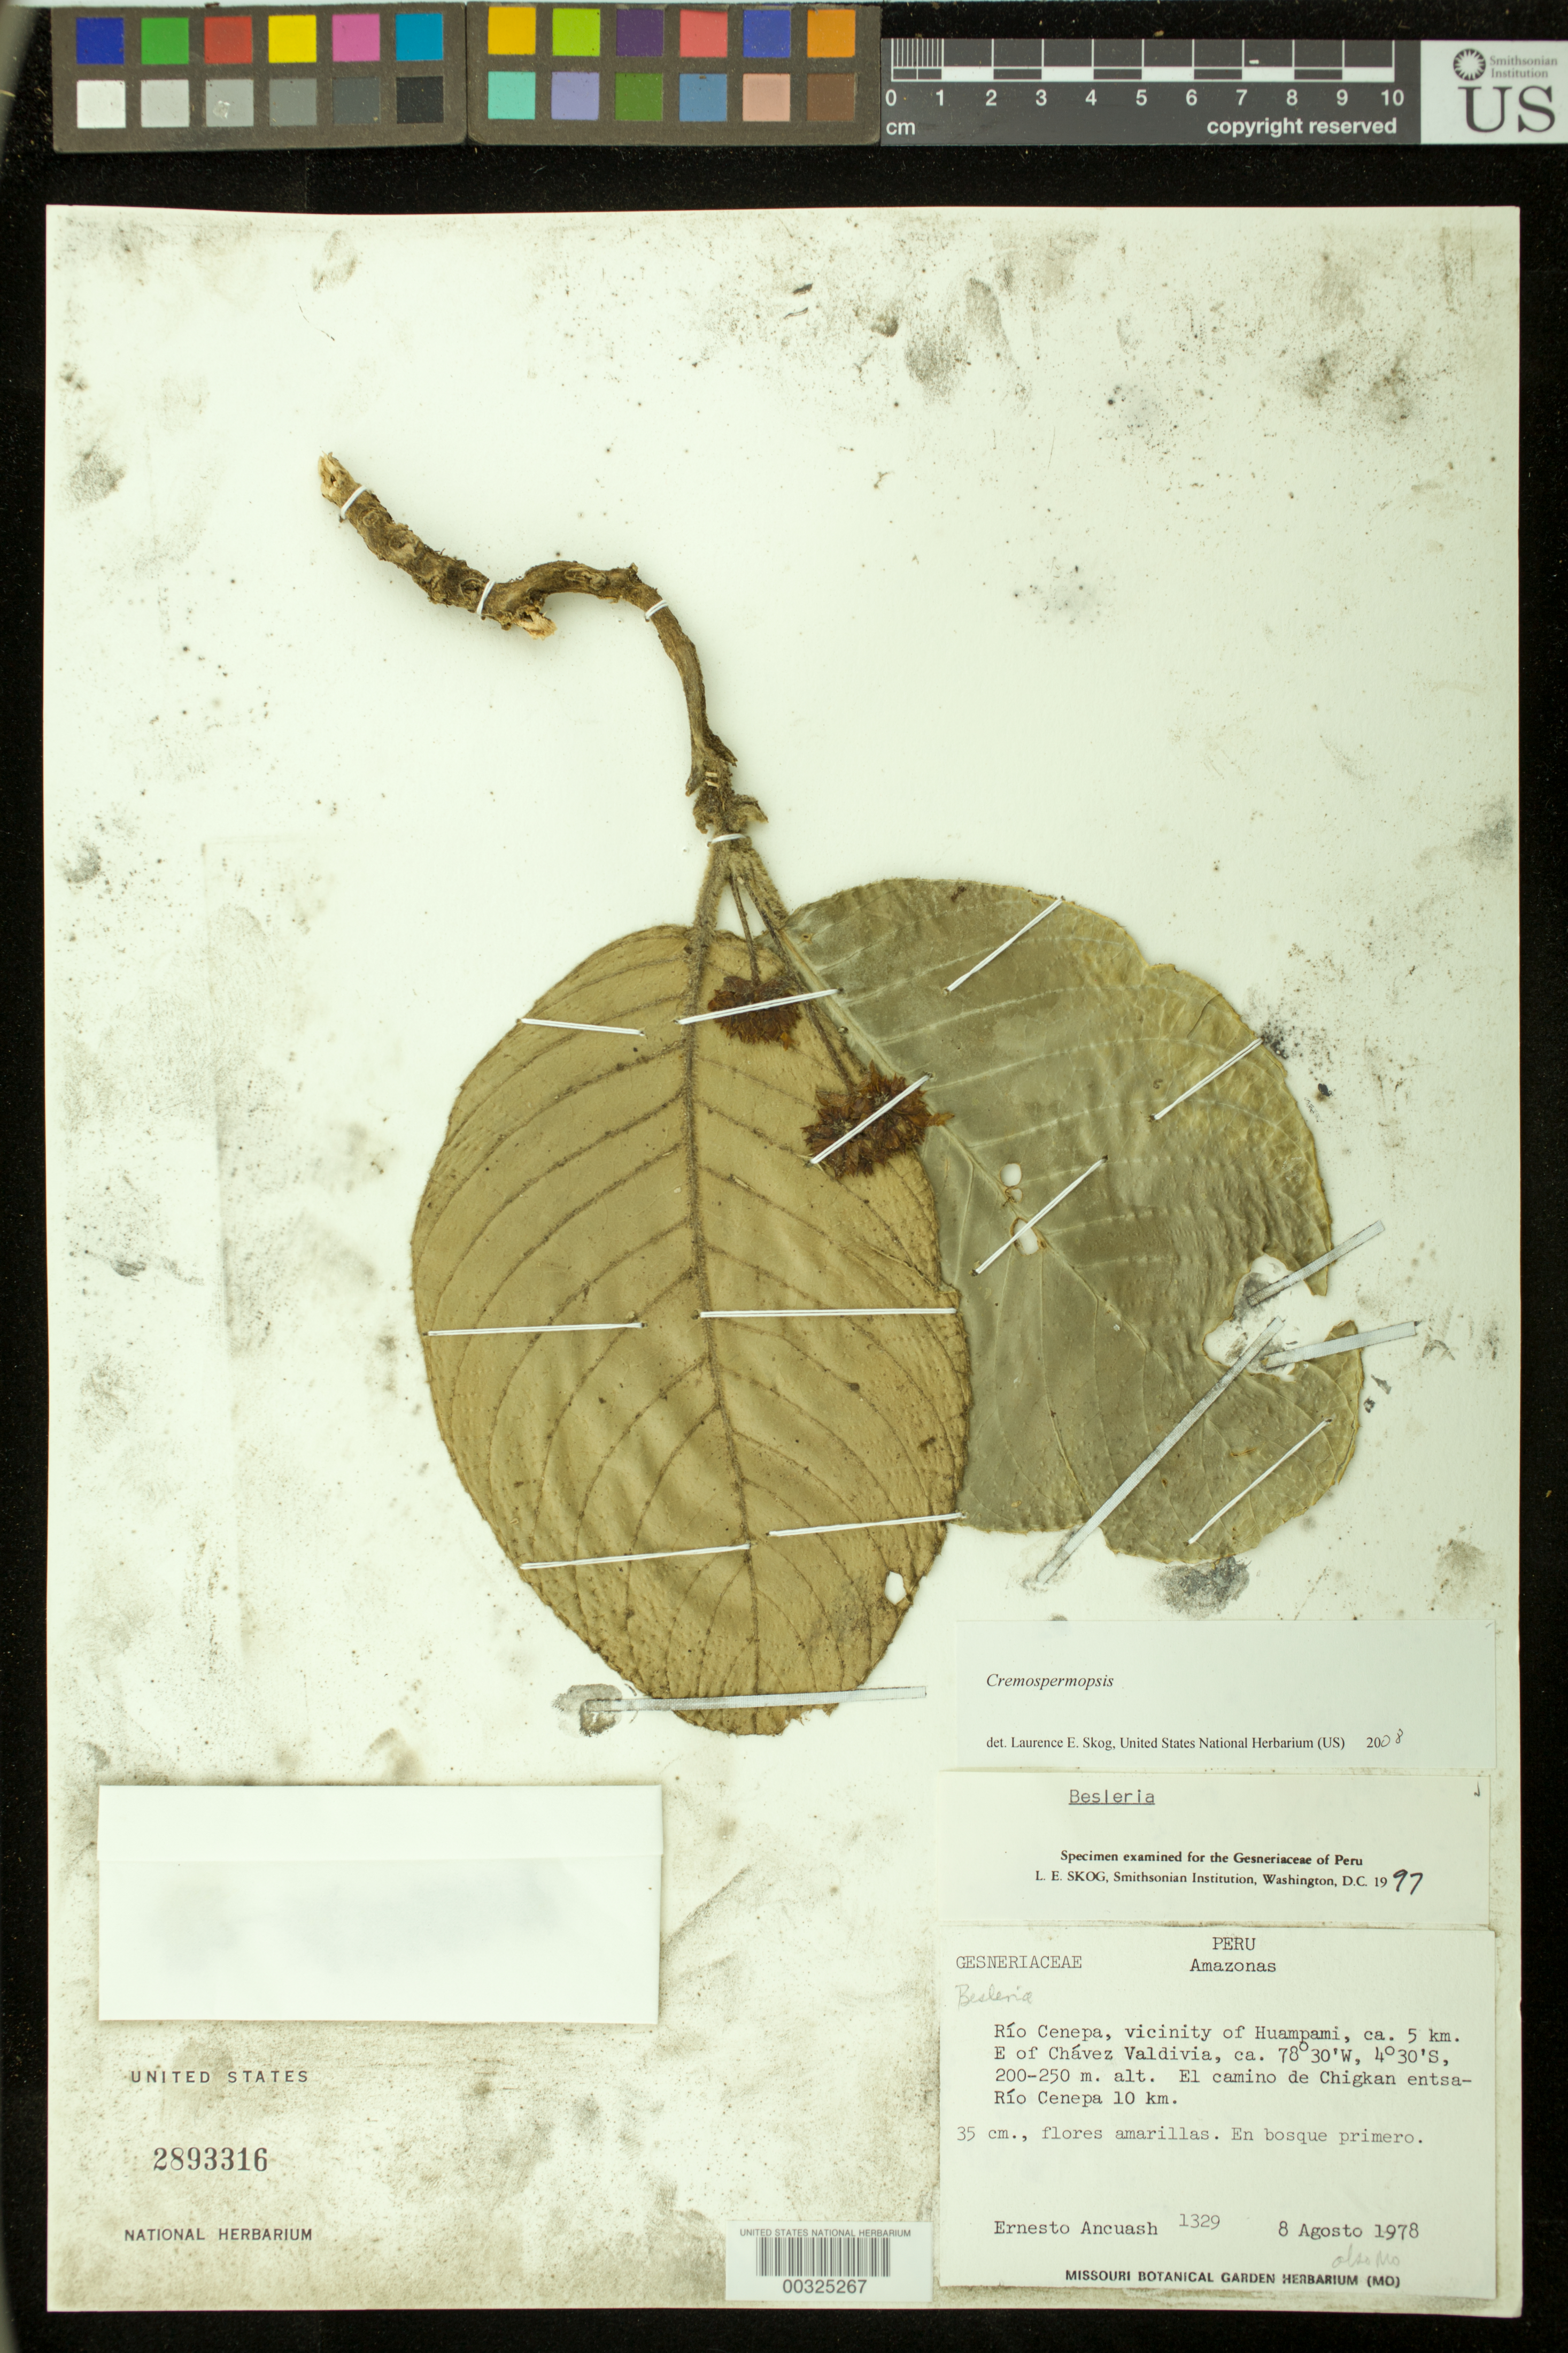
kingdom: Plantae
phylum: Tracheophyta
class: Magnoliopsida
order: Lamiales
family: Gesneriaceae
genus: Cremospermopsis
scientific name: Cremospermopsis sp.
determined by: Skog, Laurence E.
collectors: E. Ancuash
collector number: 1329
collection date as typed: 08 Aug 1978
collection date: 1978-08-08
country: Peru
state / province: Amazonas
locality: Río Cenepa, vicinity of Huampami, ca 5 km E of Chávez Valdivia; el camino de Chigkan entsa-Río Cenepa 10 km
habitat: Bosque primero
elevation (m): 200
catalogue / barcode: US 2893316